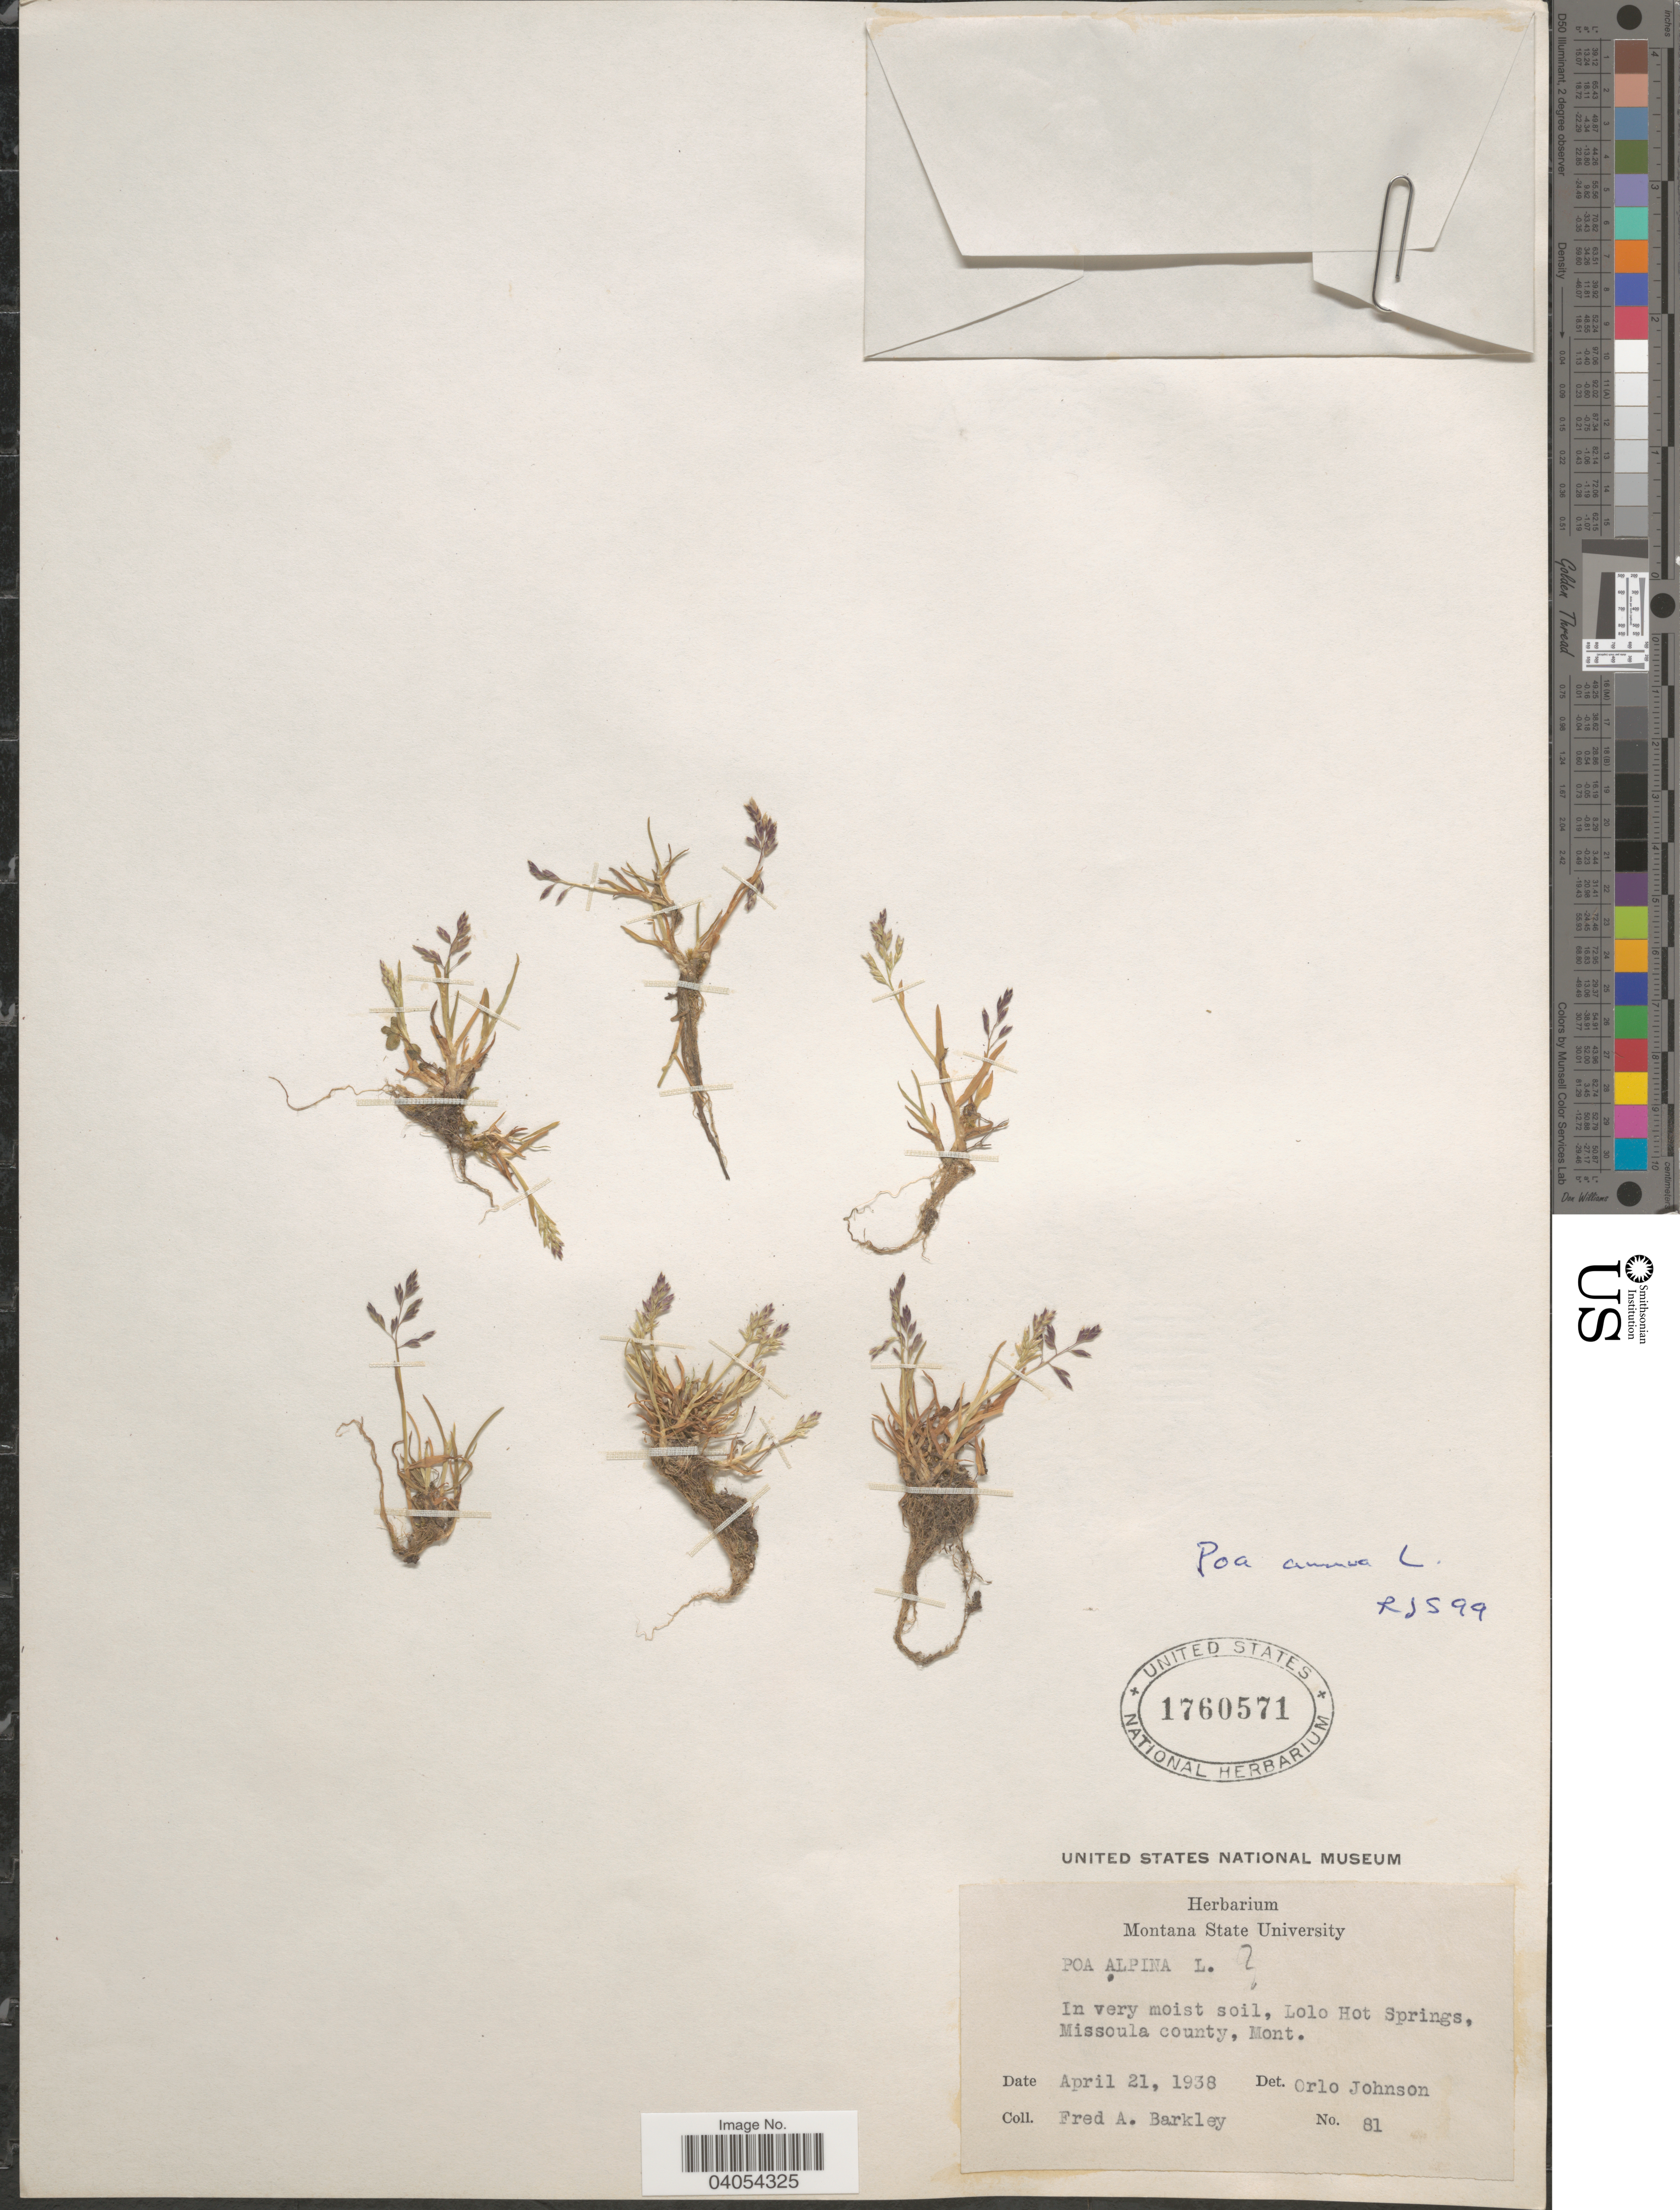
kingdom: Plantae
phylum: Tracheophyta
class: Liliopsida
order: Poales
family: Poaceae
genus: Poa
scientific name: Poa annua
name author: L.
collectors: F. A. Barkley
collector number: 81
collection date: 1938-04-21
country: United States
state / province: Montana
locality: Lolo Hot Springs, Missoula county.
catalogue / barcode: US 1760571